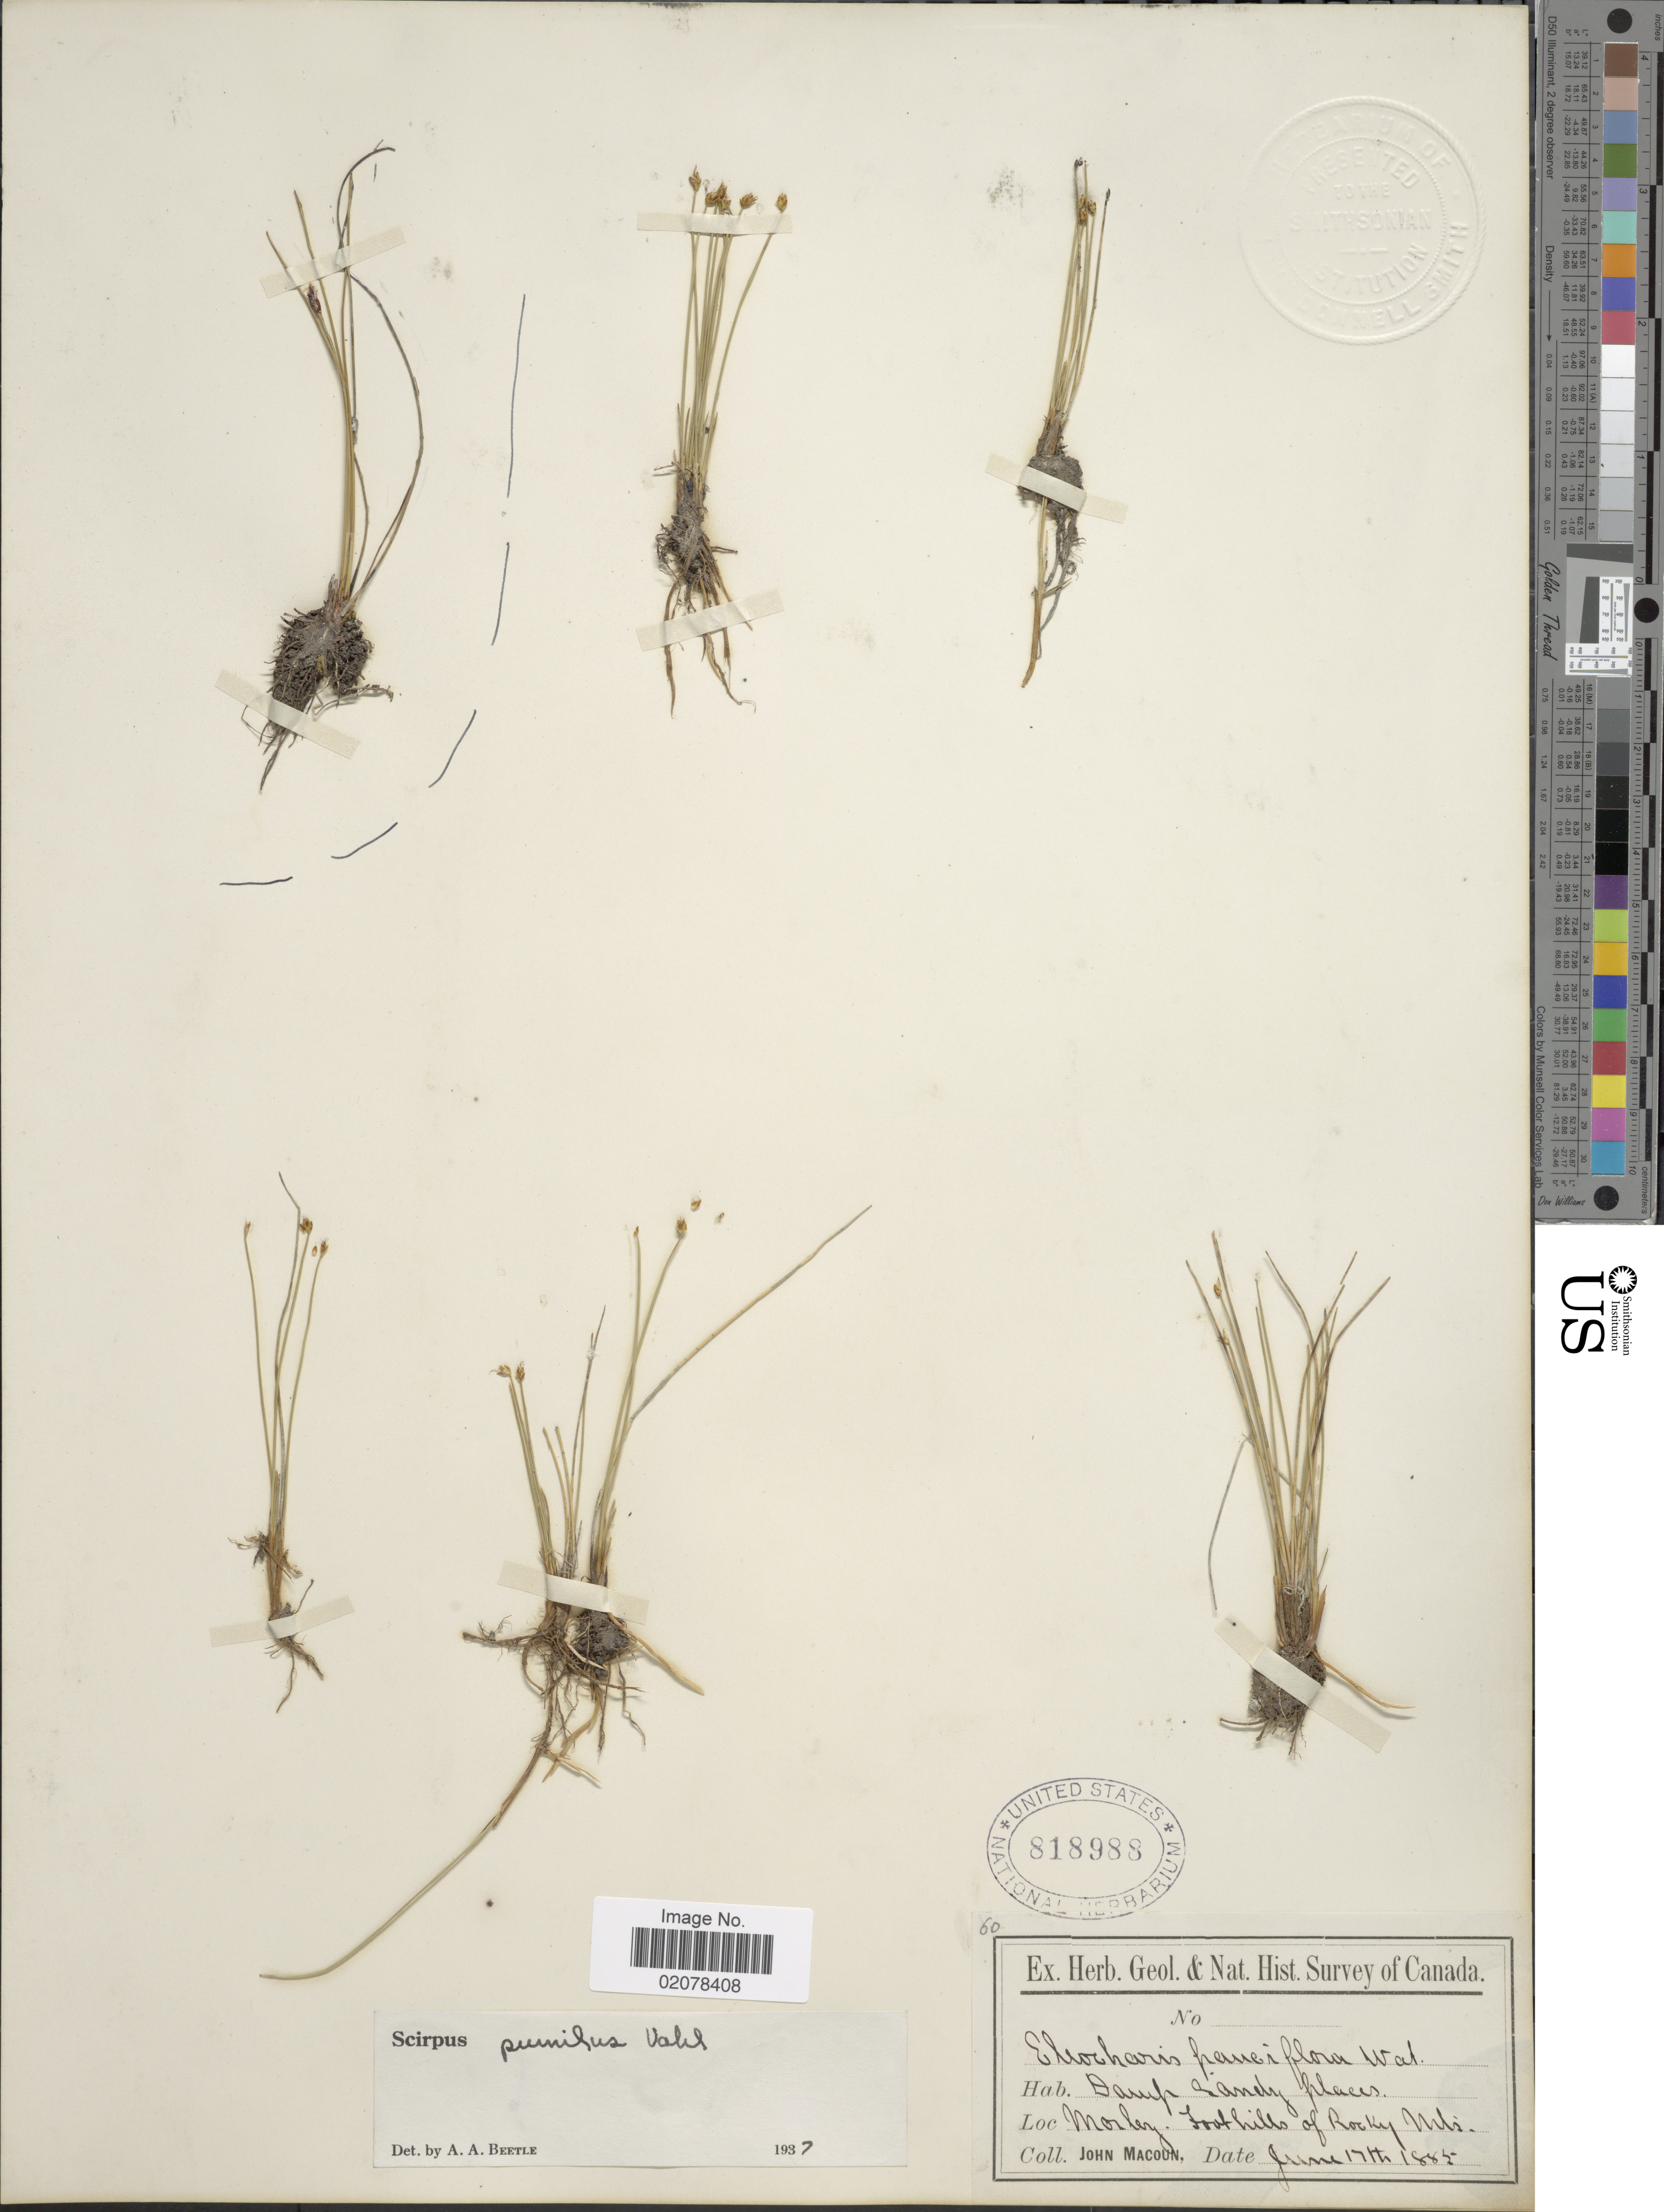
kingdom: Plantae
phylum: Tracheophyta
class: Liliopsida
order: Poales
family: Cyperaceae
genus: Trichophorum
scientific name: Trichophorum pumilum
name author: (Vahl) Schinz & Thell.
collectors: J. Macoun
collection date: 1885-06-17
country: Canada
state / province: Alberta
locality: Morley, foothills of Rocky Mts.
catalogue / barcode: US 818988